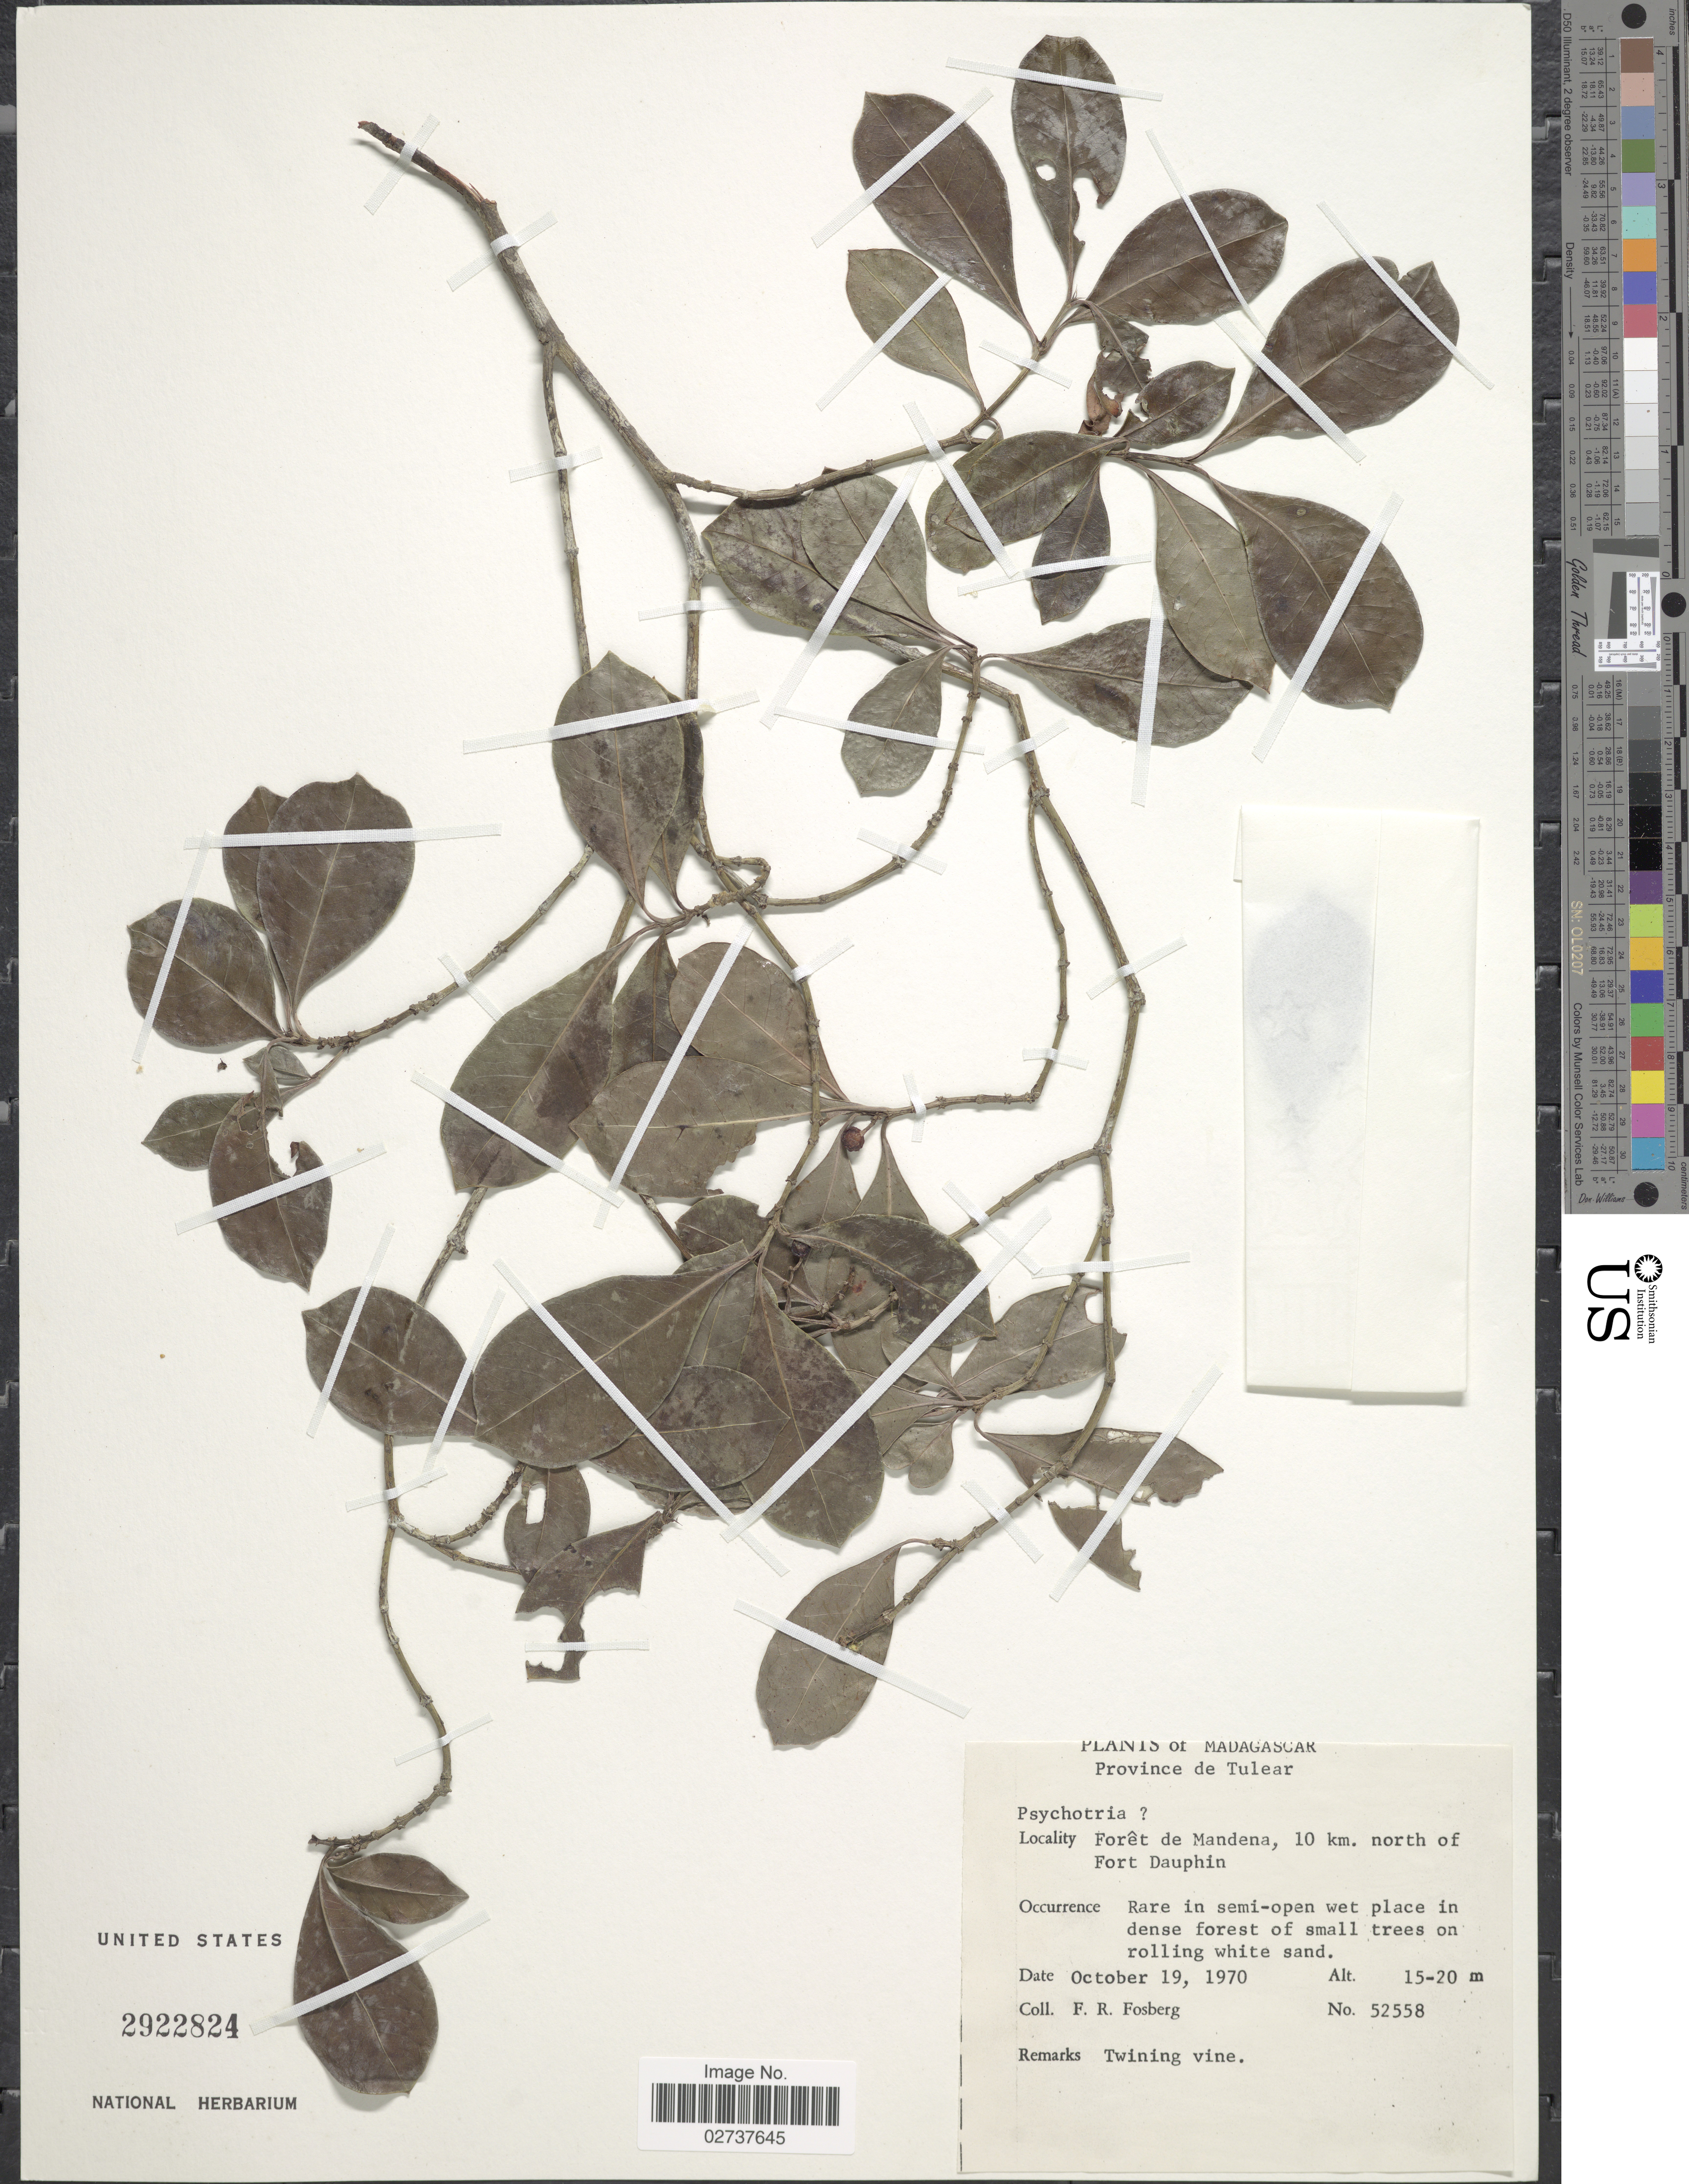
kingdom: Plantae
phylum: Tracheophyta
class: Magnoliopsida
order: Gentianales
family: Rubiaceae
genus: Psychotria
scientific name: Psychotria sp.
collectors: F. R. Fosberg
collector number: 52558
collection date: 1970-10-19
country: Madagascar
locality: Province de Tulear, Foret de Mandena, 10 km. north of Fort Dauphin.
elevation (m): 15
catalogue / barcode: US 2922824